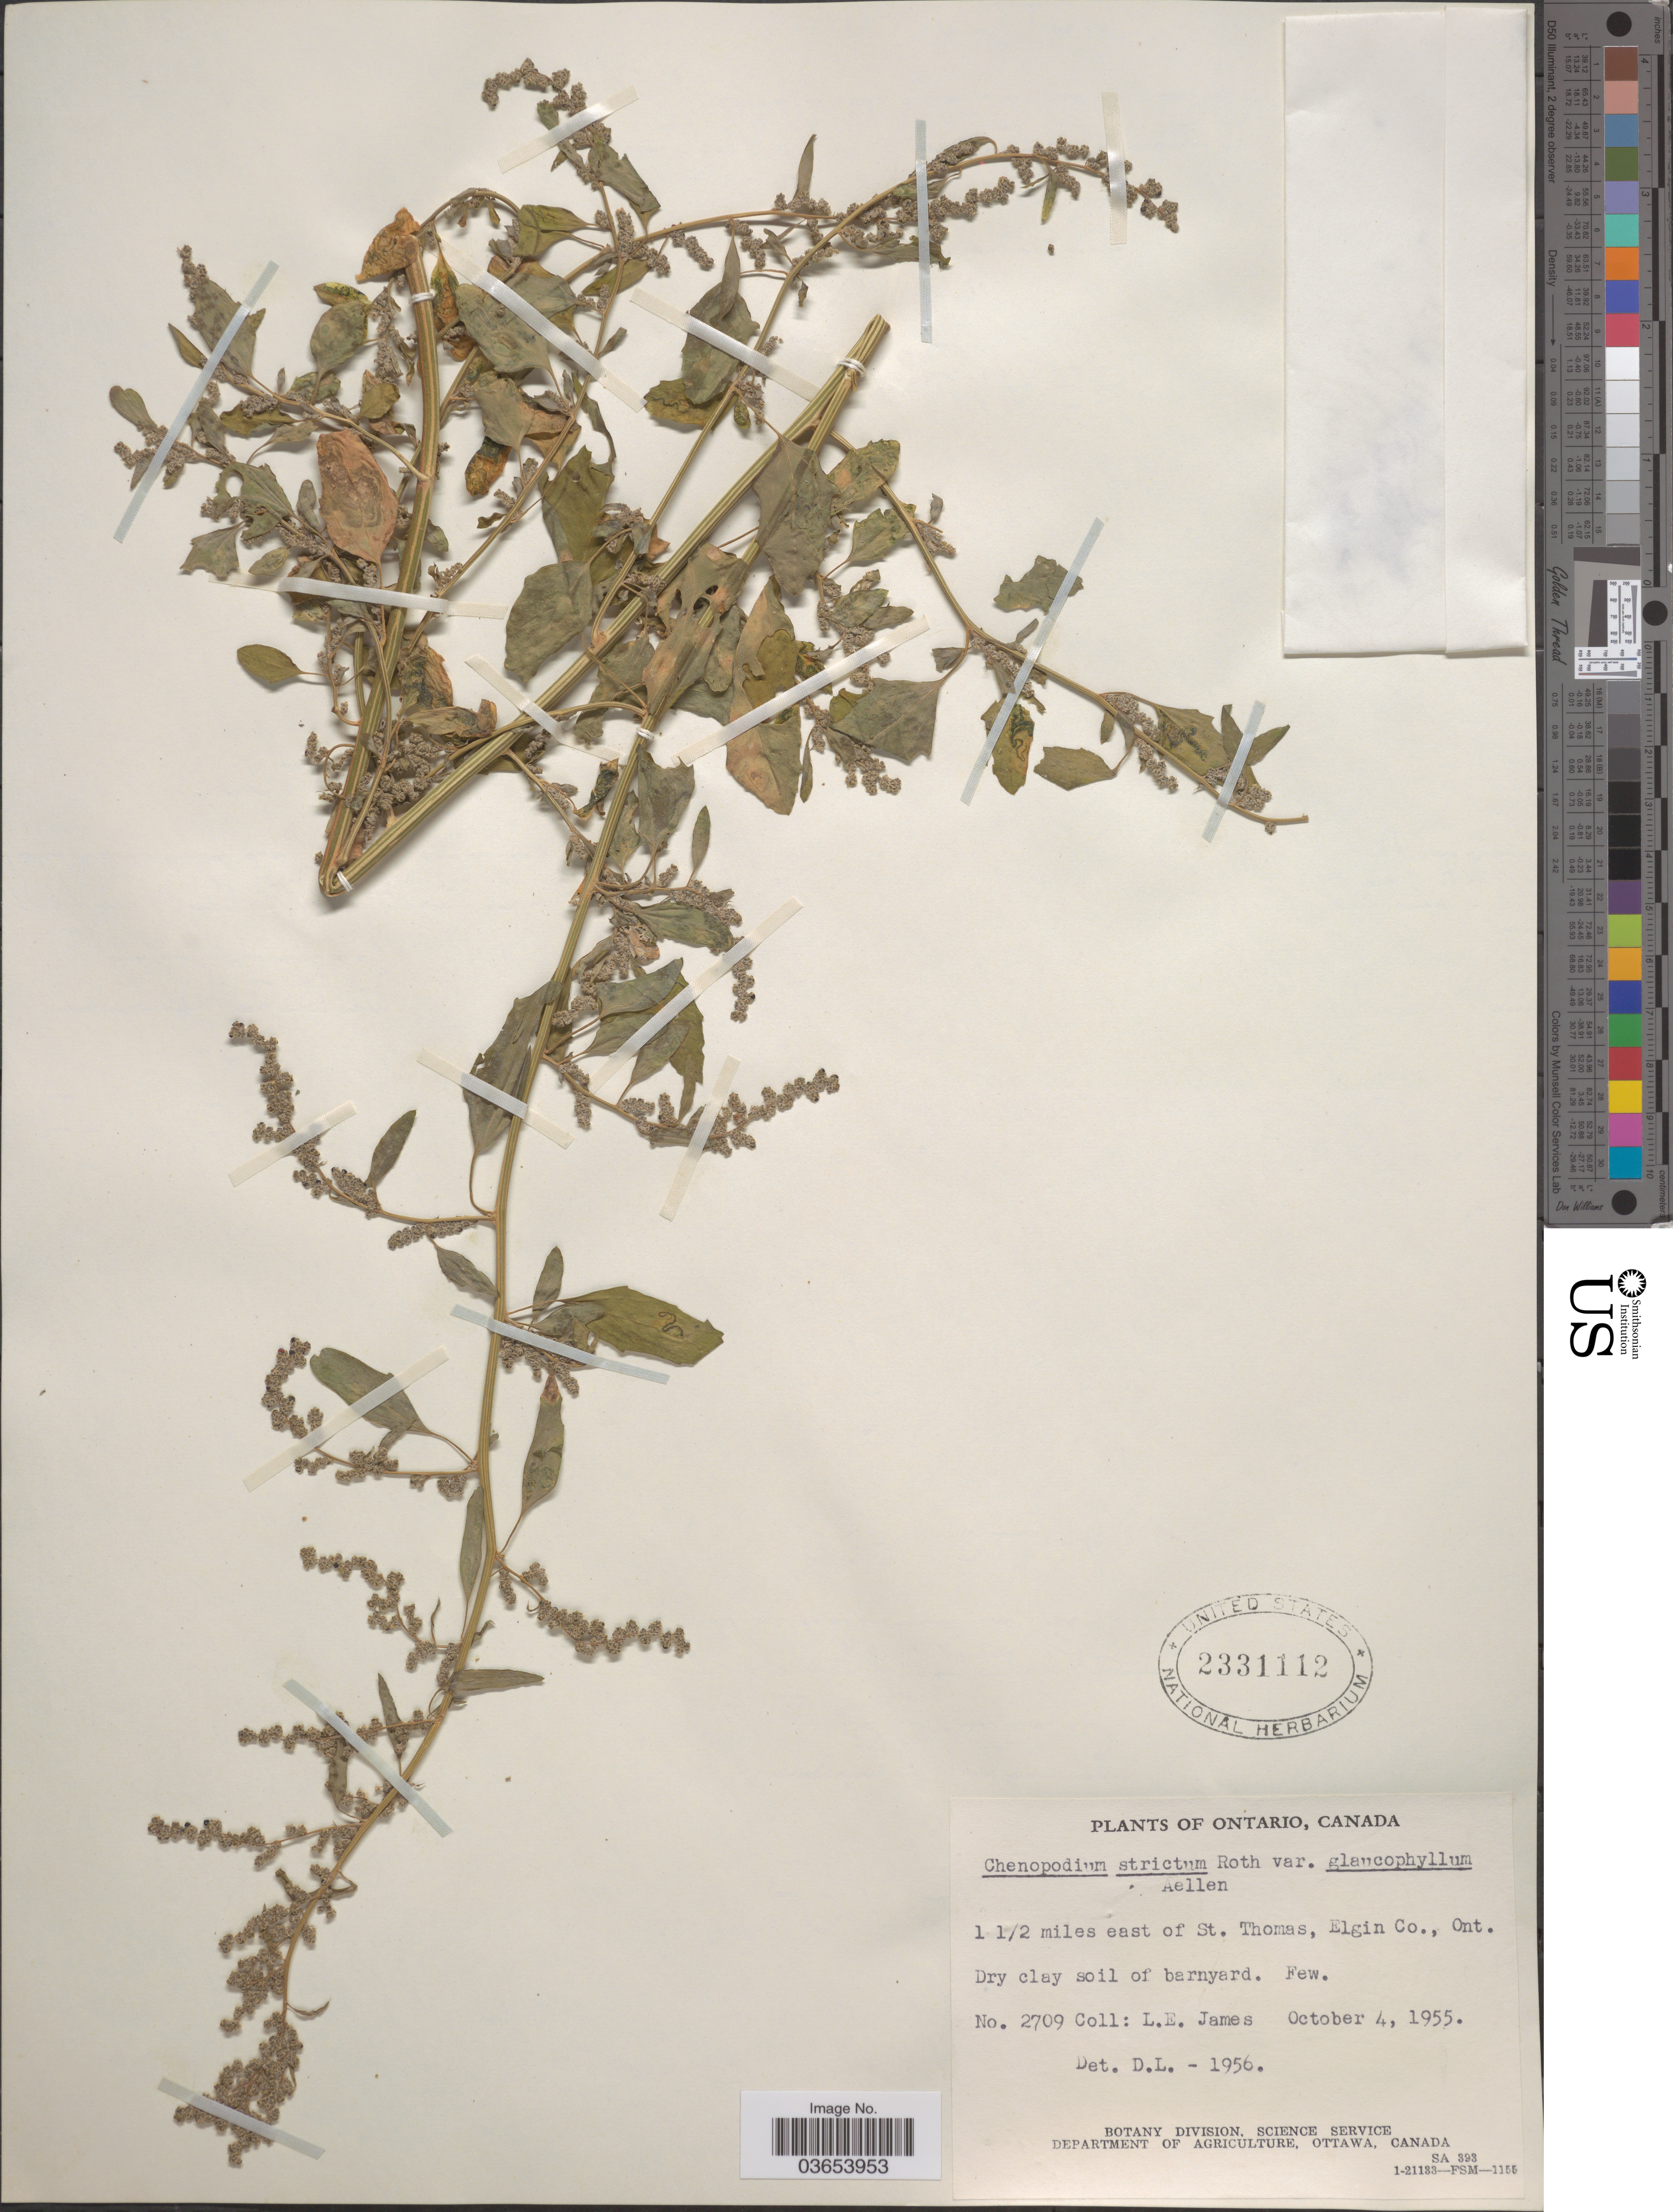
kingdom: Plantae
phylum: Tracheophyta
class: Magnoliopsida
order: Caryophyllales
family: Amaranthaceae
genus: Chenopodium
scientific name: Chenopodium striatum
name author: (Krasan) Murr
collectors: L. E. James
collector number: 2709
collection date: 1955-10-04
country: Canada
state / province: Ontario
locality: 1½ miles east of St. Thomas, Elgin Co. Dry clay soil of barnyard.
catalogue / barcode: US 2331112